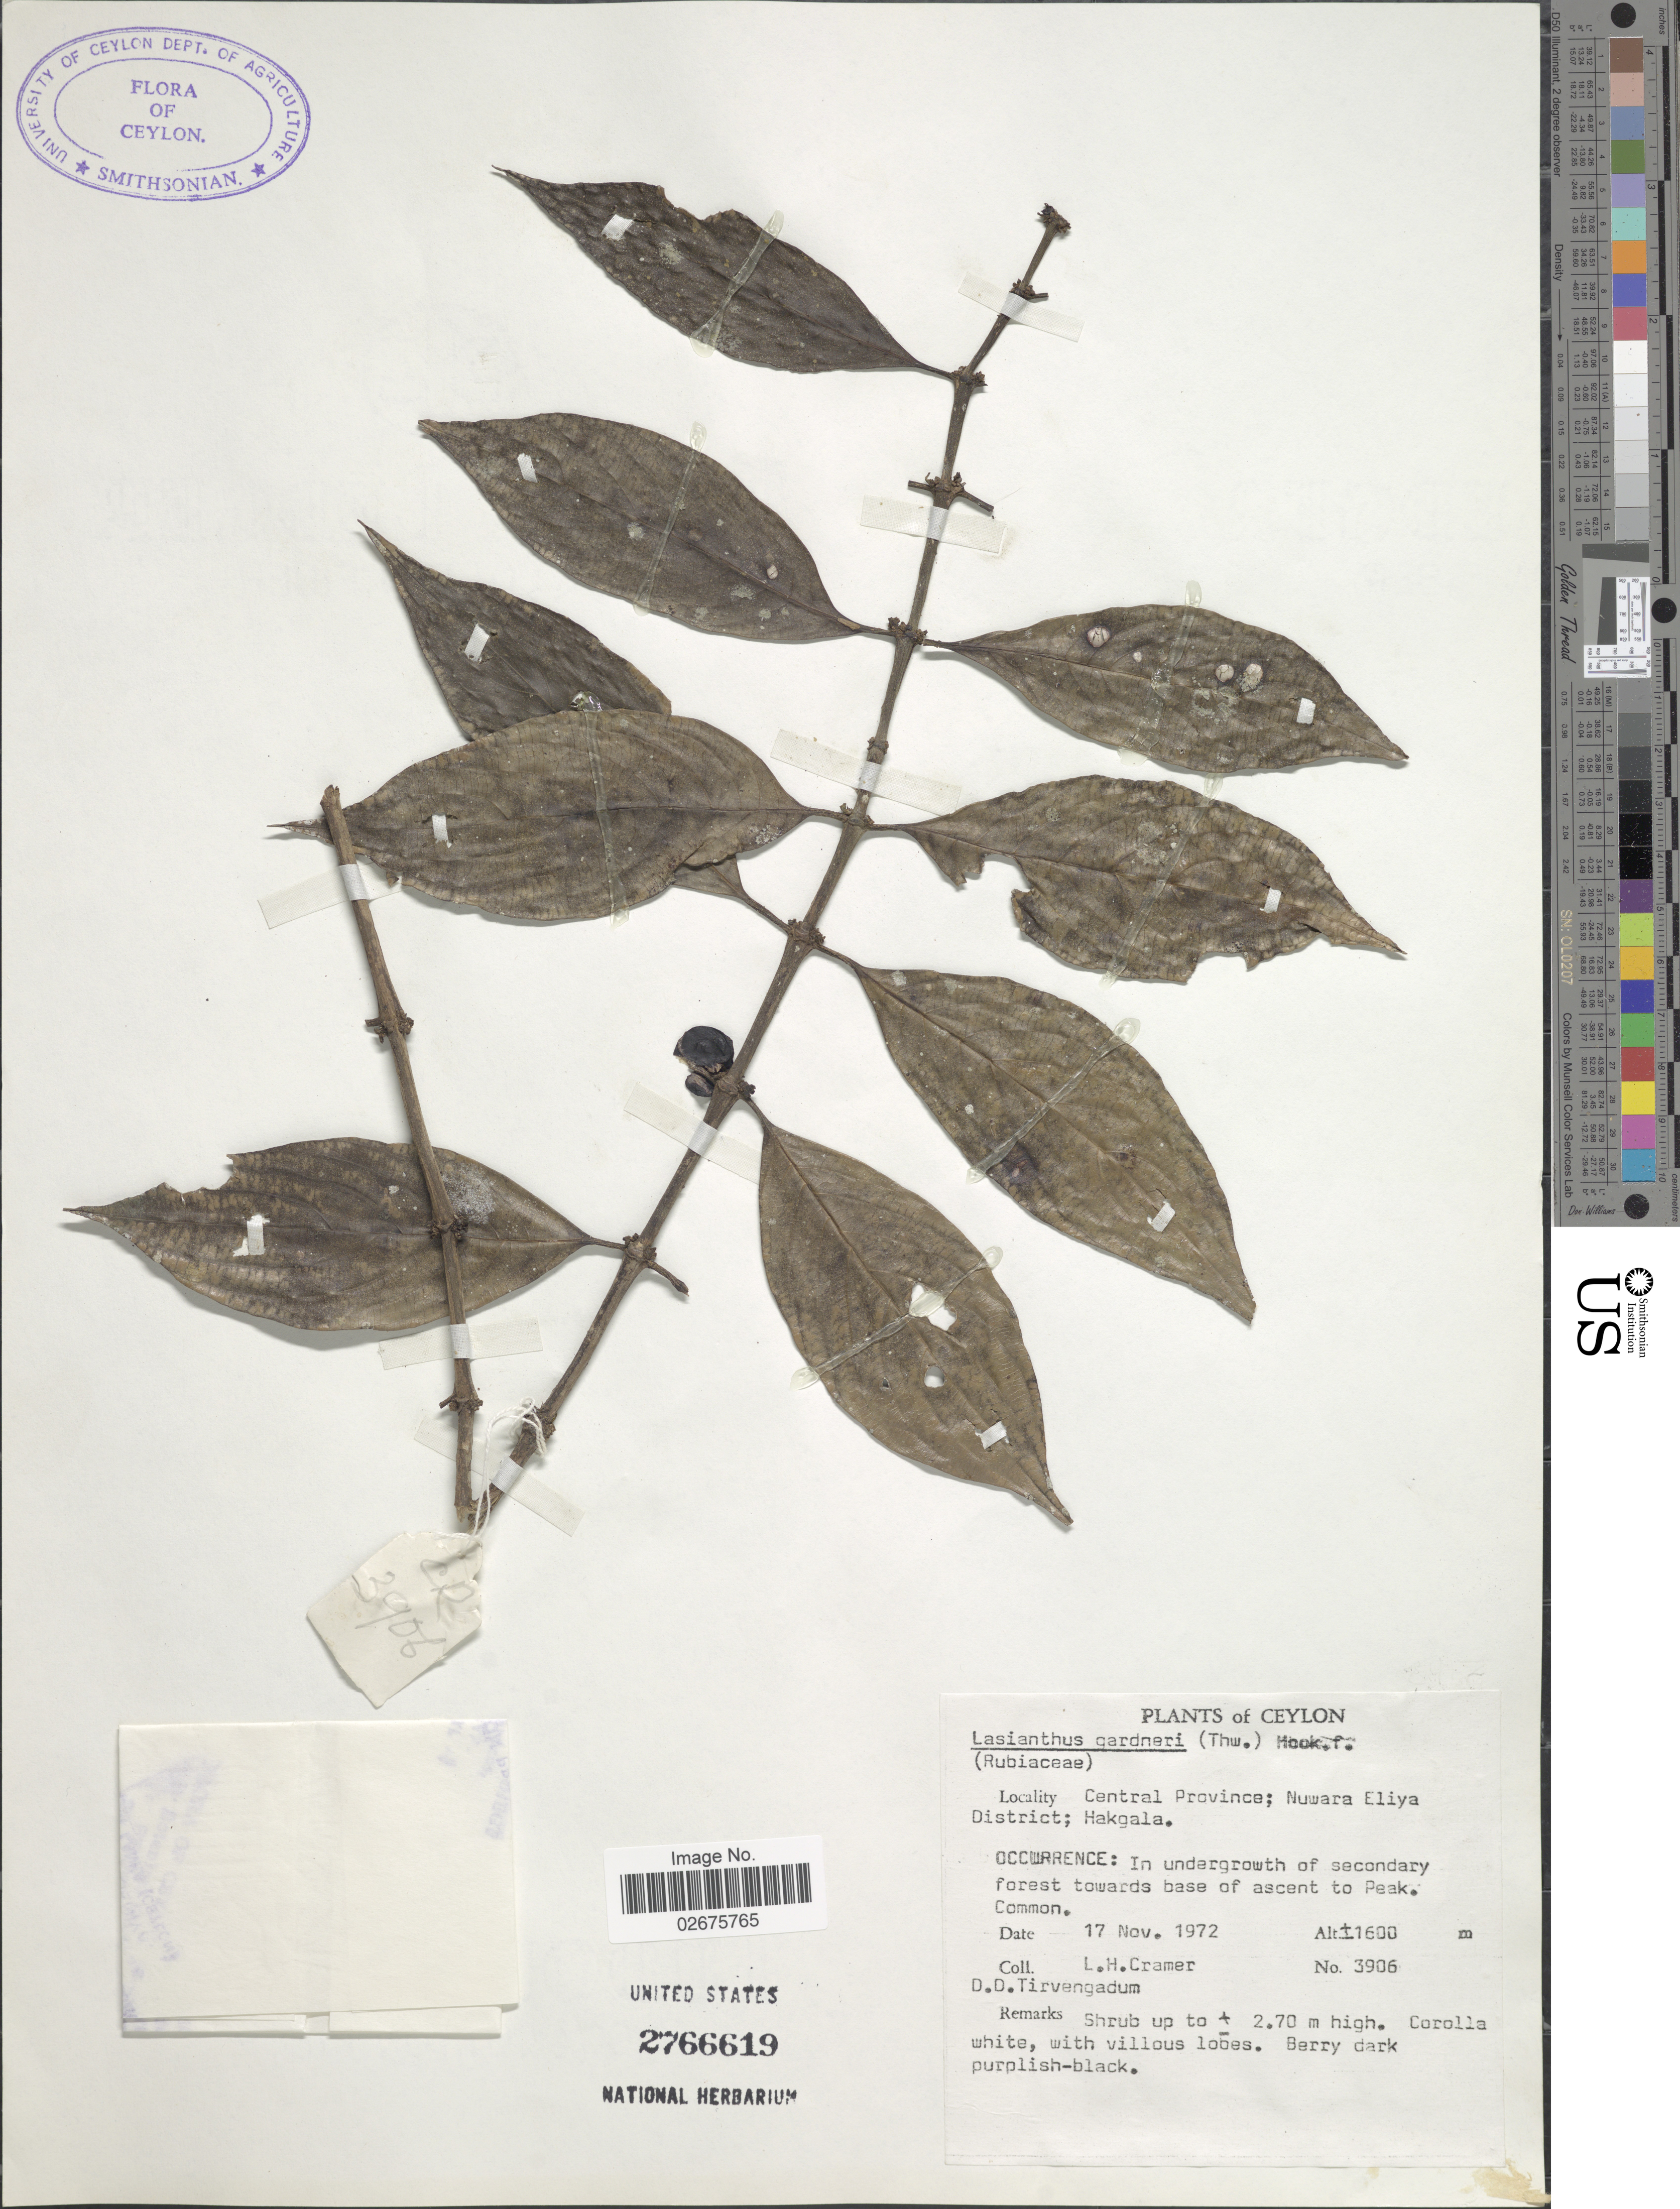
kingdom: Plantae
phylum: Tracheophyta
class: Magnoliopsida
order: Gentianales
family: Rubiaceae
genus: Lasianthus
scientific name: Lasianthus gardneri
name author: (Thwaites) Hook. f.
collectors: L. H. Cramer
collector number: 3906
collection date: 1972-11-17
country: Sri Lanka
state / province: Central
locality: Ceylon, Central Province, Nuwara Eliya District, Hakgala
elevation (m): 1600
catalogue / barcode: US 2766619